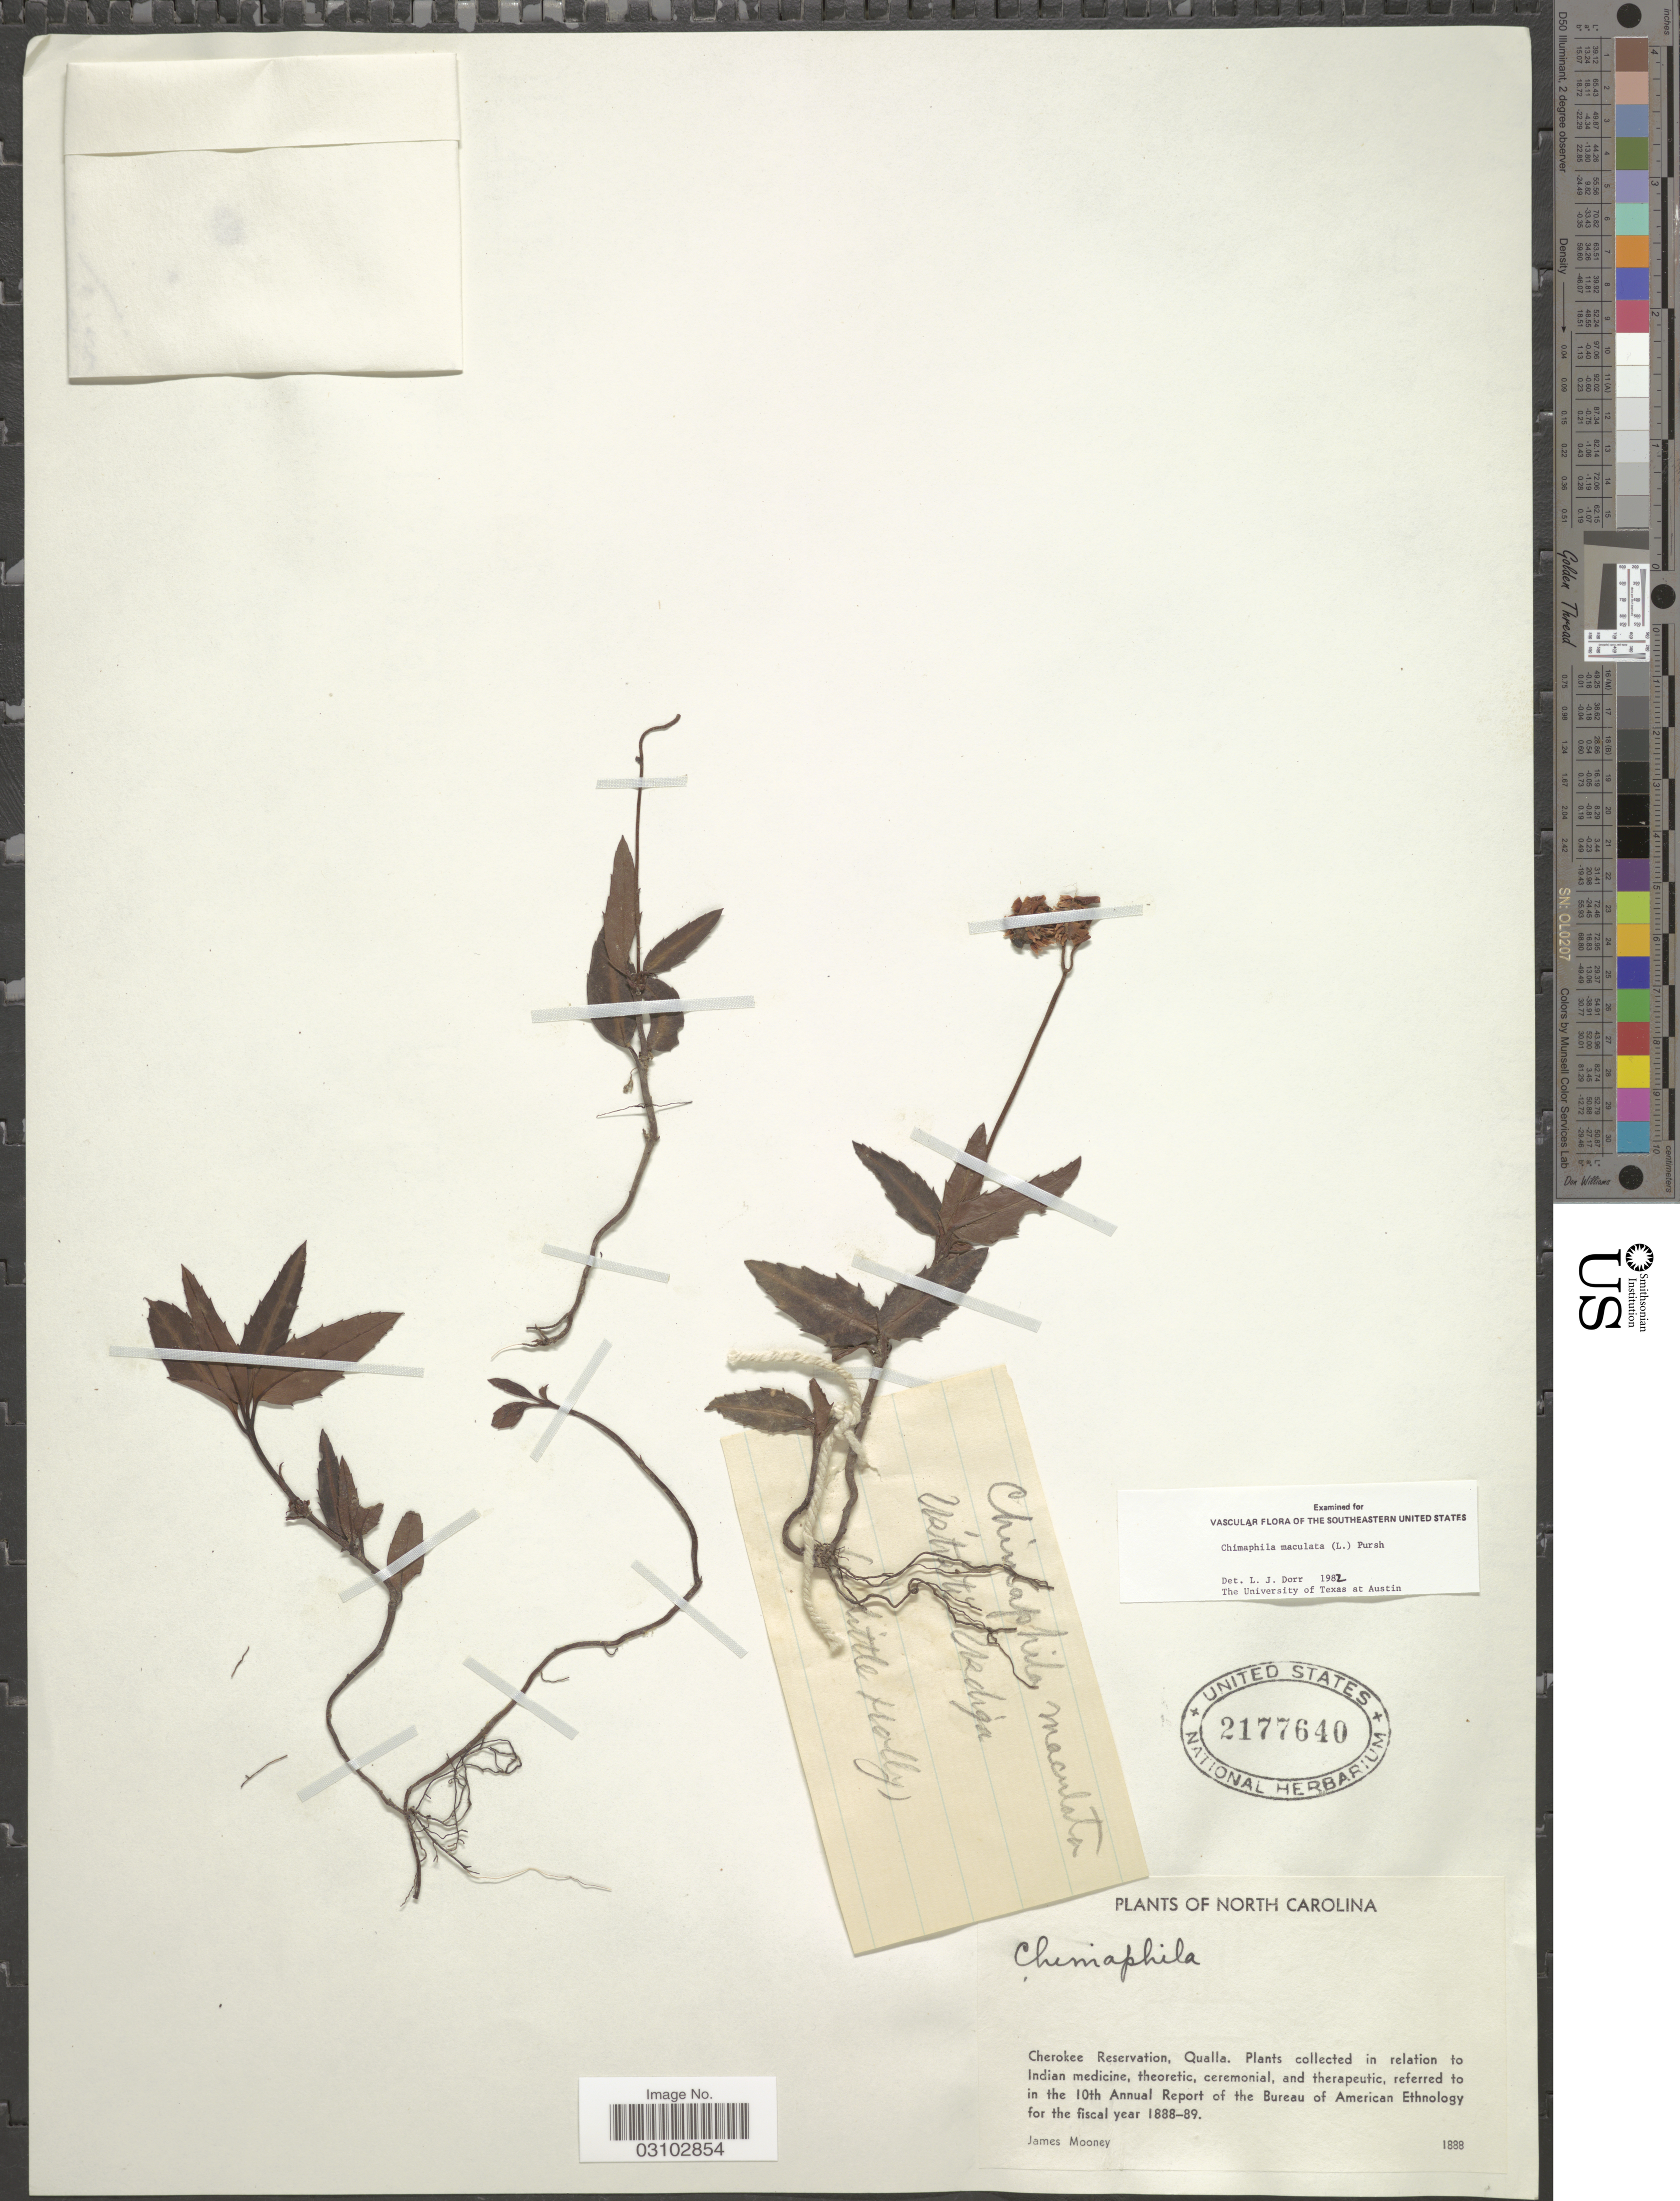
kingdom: Plantae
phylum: Tracheophyta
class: Magnoliopsida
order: Ericales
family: Ericaceae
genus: Chimaphila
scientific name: Chimaphila maculata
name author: (L.) Pursh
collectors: J. Mooney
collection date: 1888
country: United States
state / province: North Carolina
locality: Cherokee Reservation, Qualla.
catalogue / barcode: US 2177640